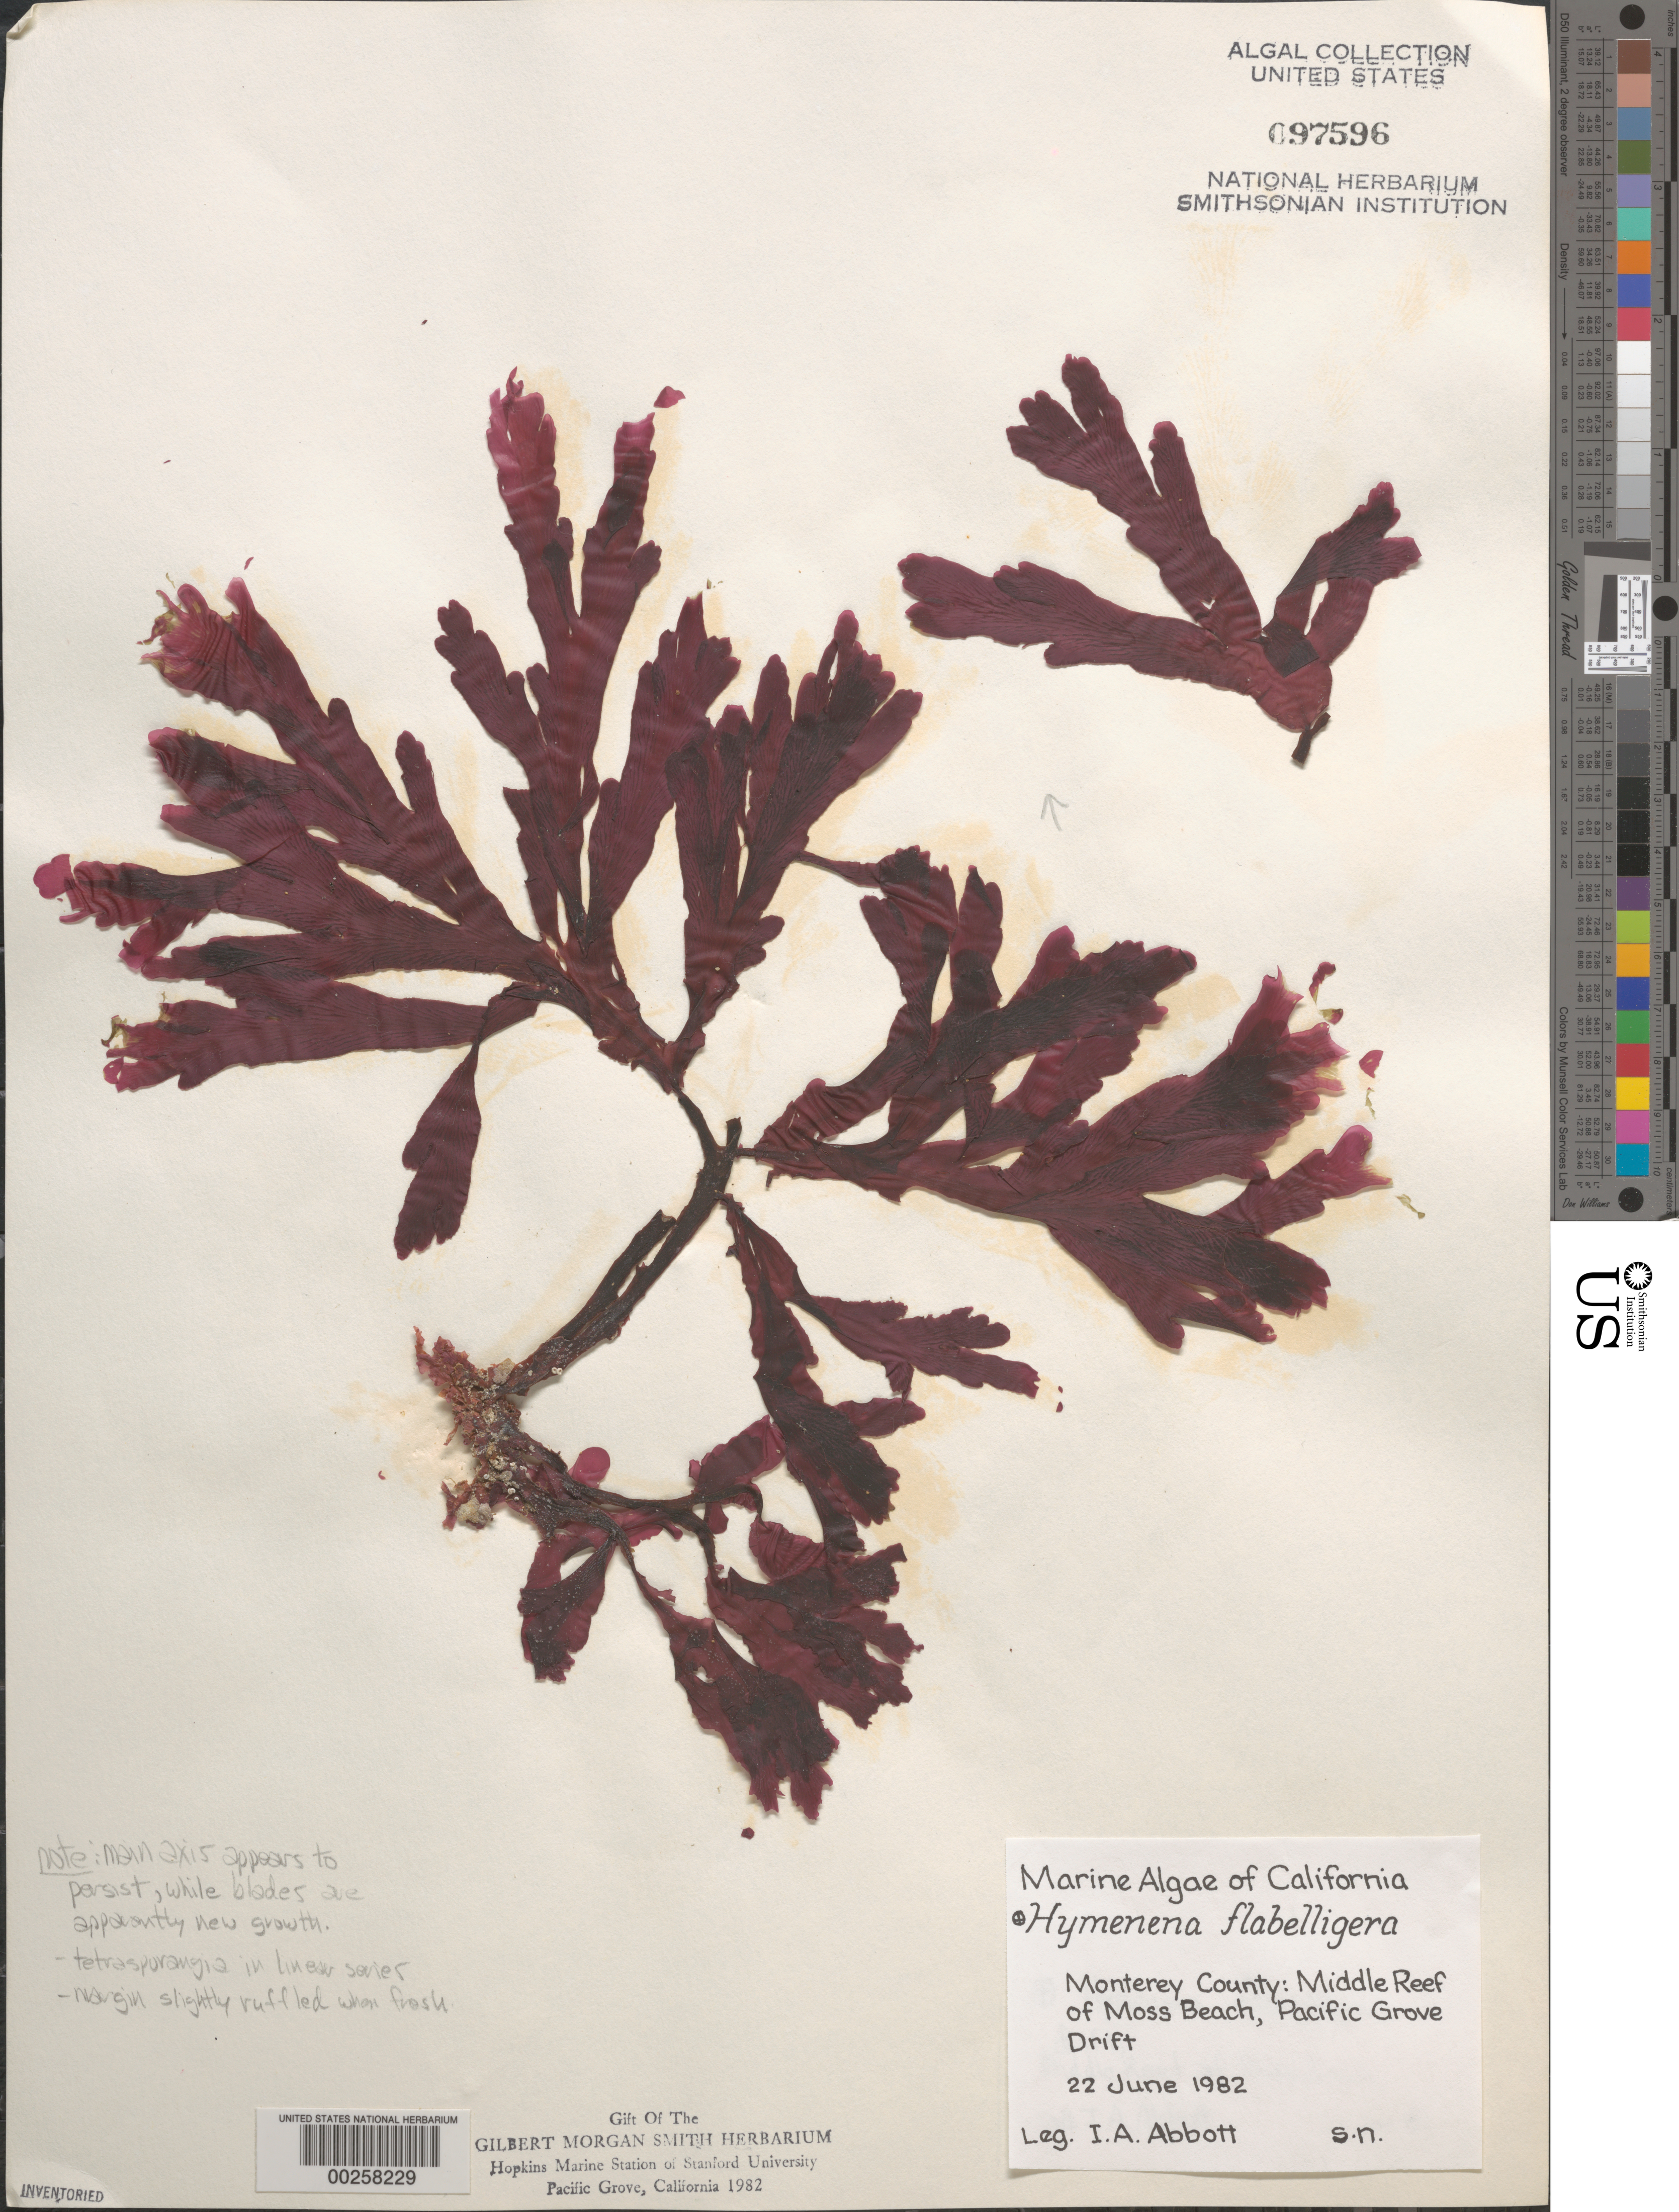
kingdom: Plantae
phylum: Rhodophyta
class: Florideophyceae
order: Ceramiales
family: Delesseriaceae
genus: Hymenena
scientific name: Hymenena flabelligera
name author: (J. Agardh) Kylin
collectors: I. A. Abbott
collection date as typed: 22 Jun 1982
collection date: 1982-06-22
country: United States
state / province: California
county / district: Monterey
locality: Middle Reef of Moss Beach, Pacific Grove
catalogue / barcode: US 97596